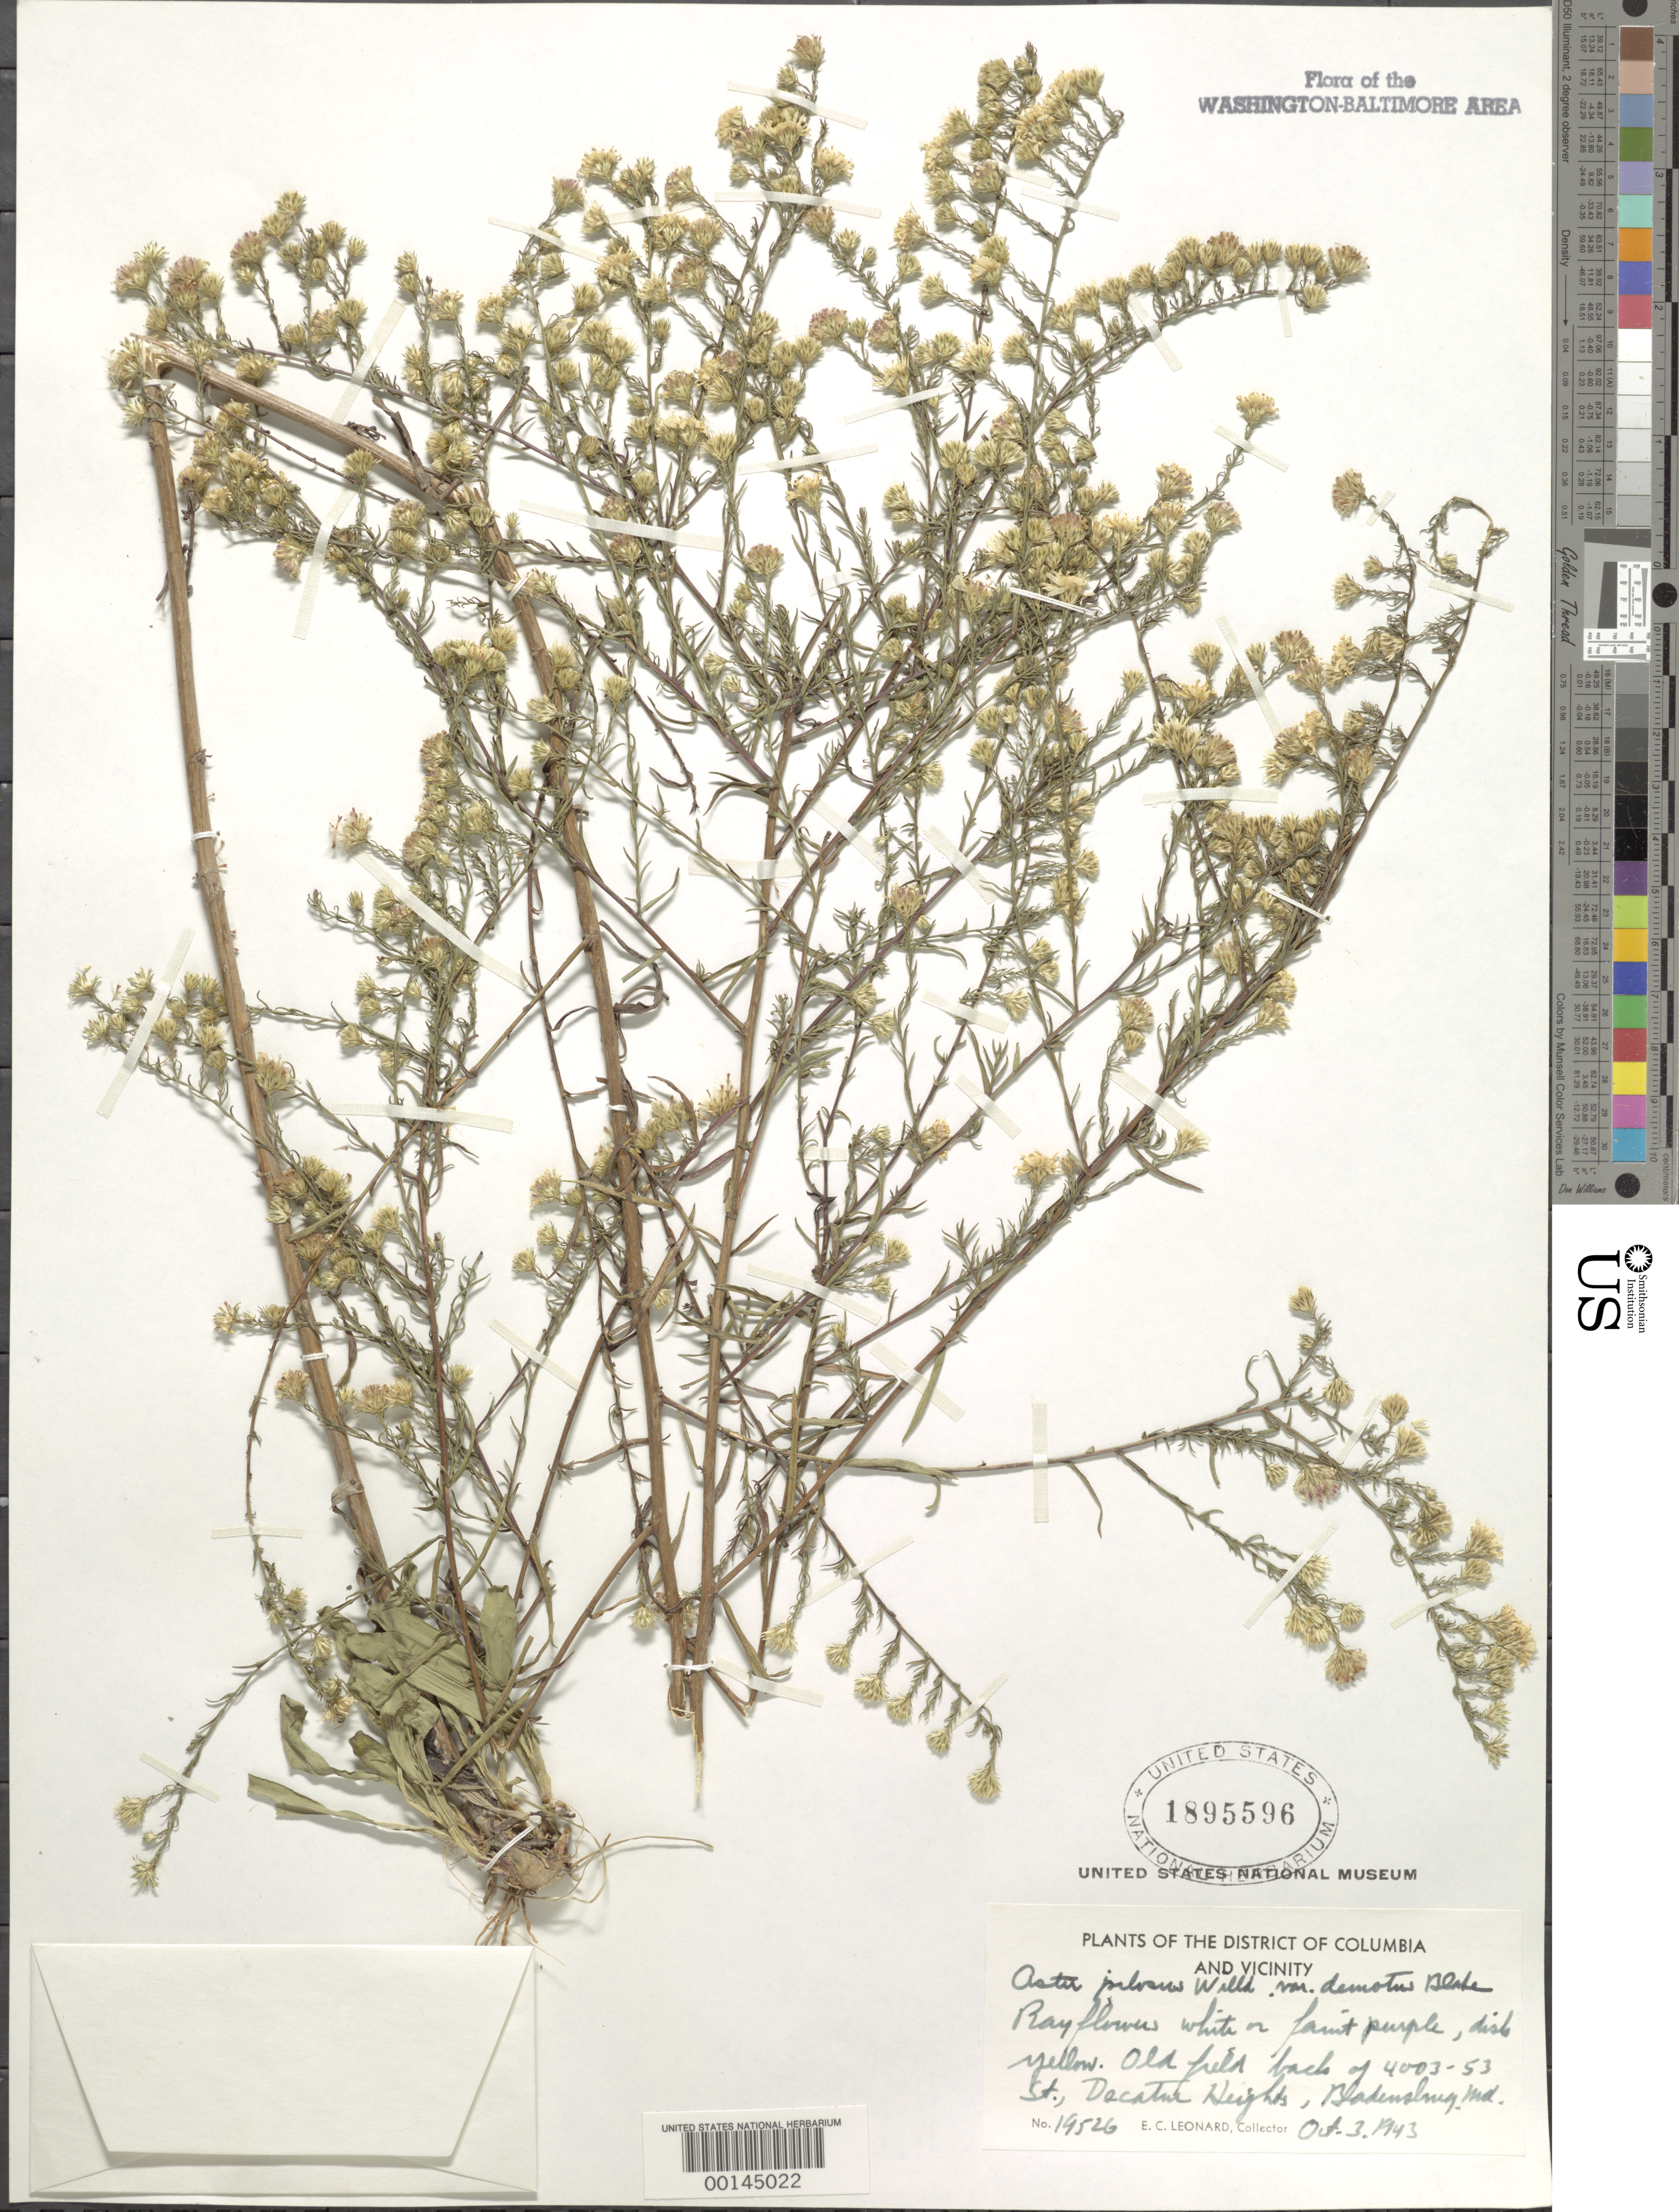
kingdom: Plantae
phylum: Tracheophyta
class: Magnoliopsida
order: Asterales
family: Asteraceae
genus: Symphyotrichum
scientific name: Symphyotrichum pilosum var. pringlei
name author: (A. Gray) G.L. Nesom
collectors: E. C. Leonard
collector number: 19526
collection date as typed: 03 Oct 1943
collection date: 1943-10-03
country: United States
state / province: Maryland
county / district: Prince George's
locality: Decatur Heights, Bladensburg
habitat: Old field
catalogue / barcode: US 1895596